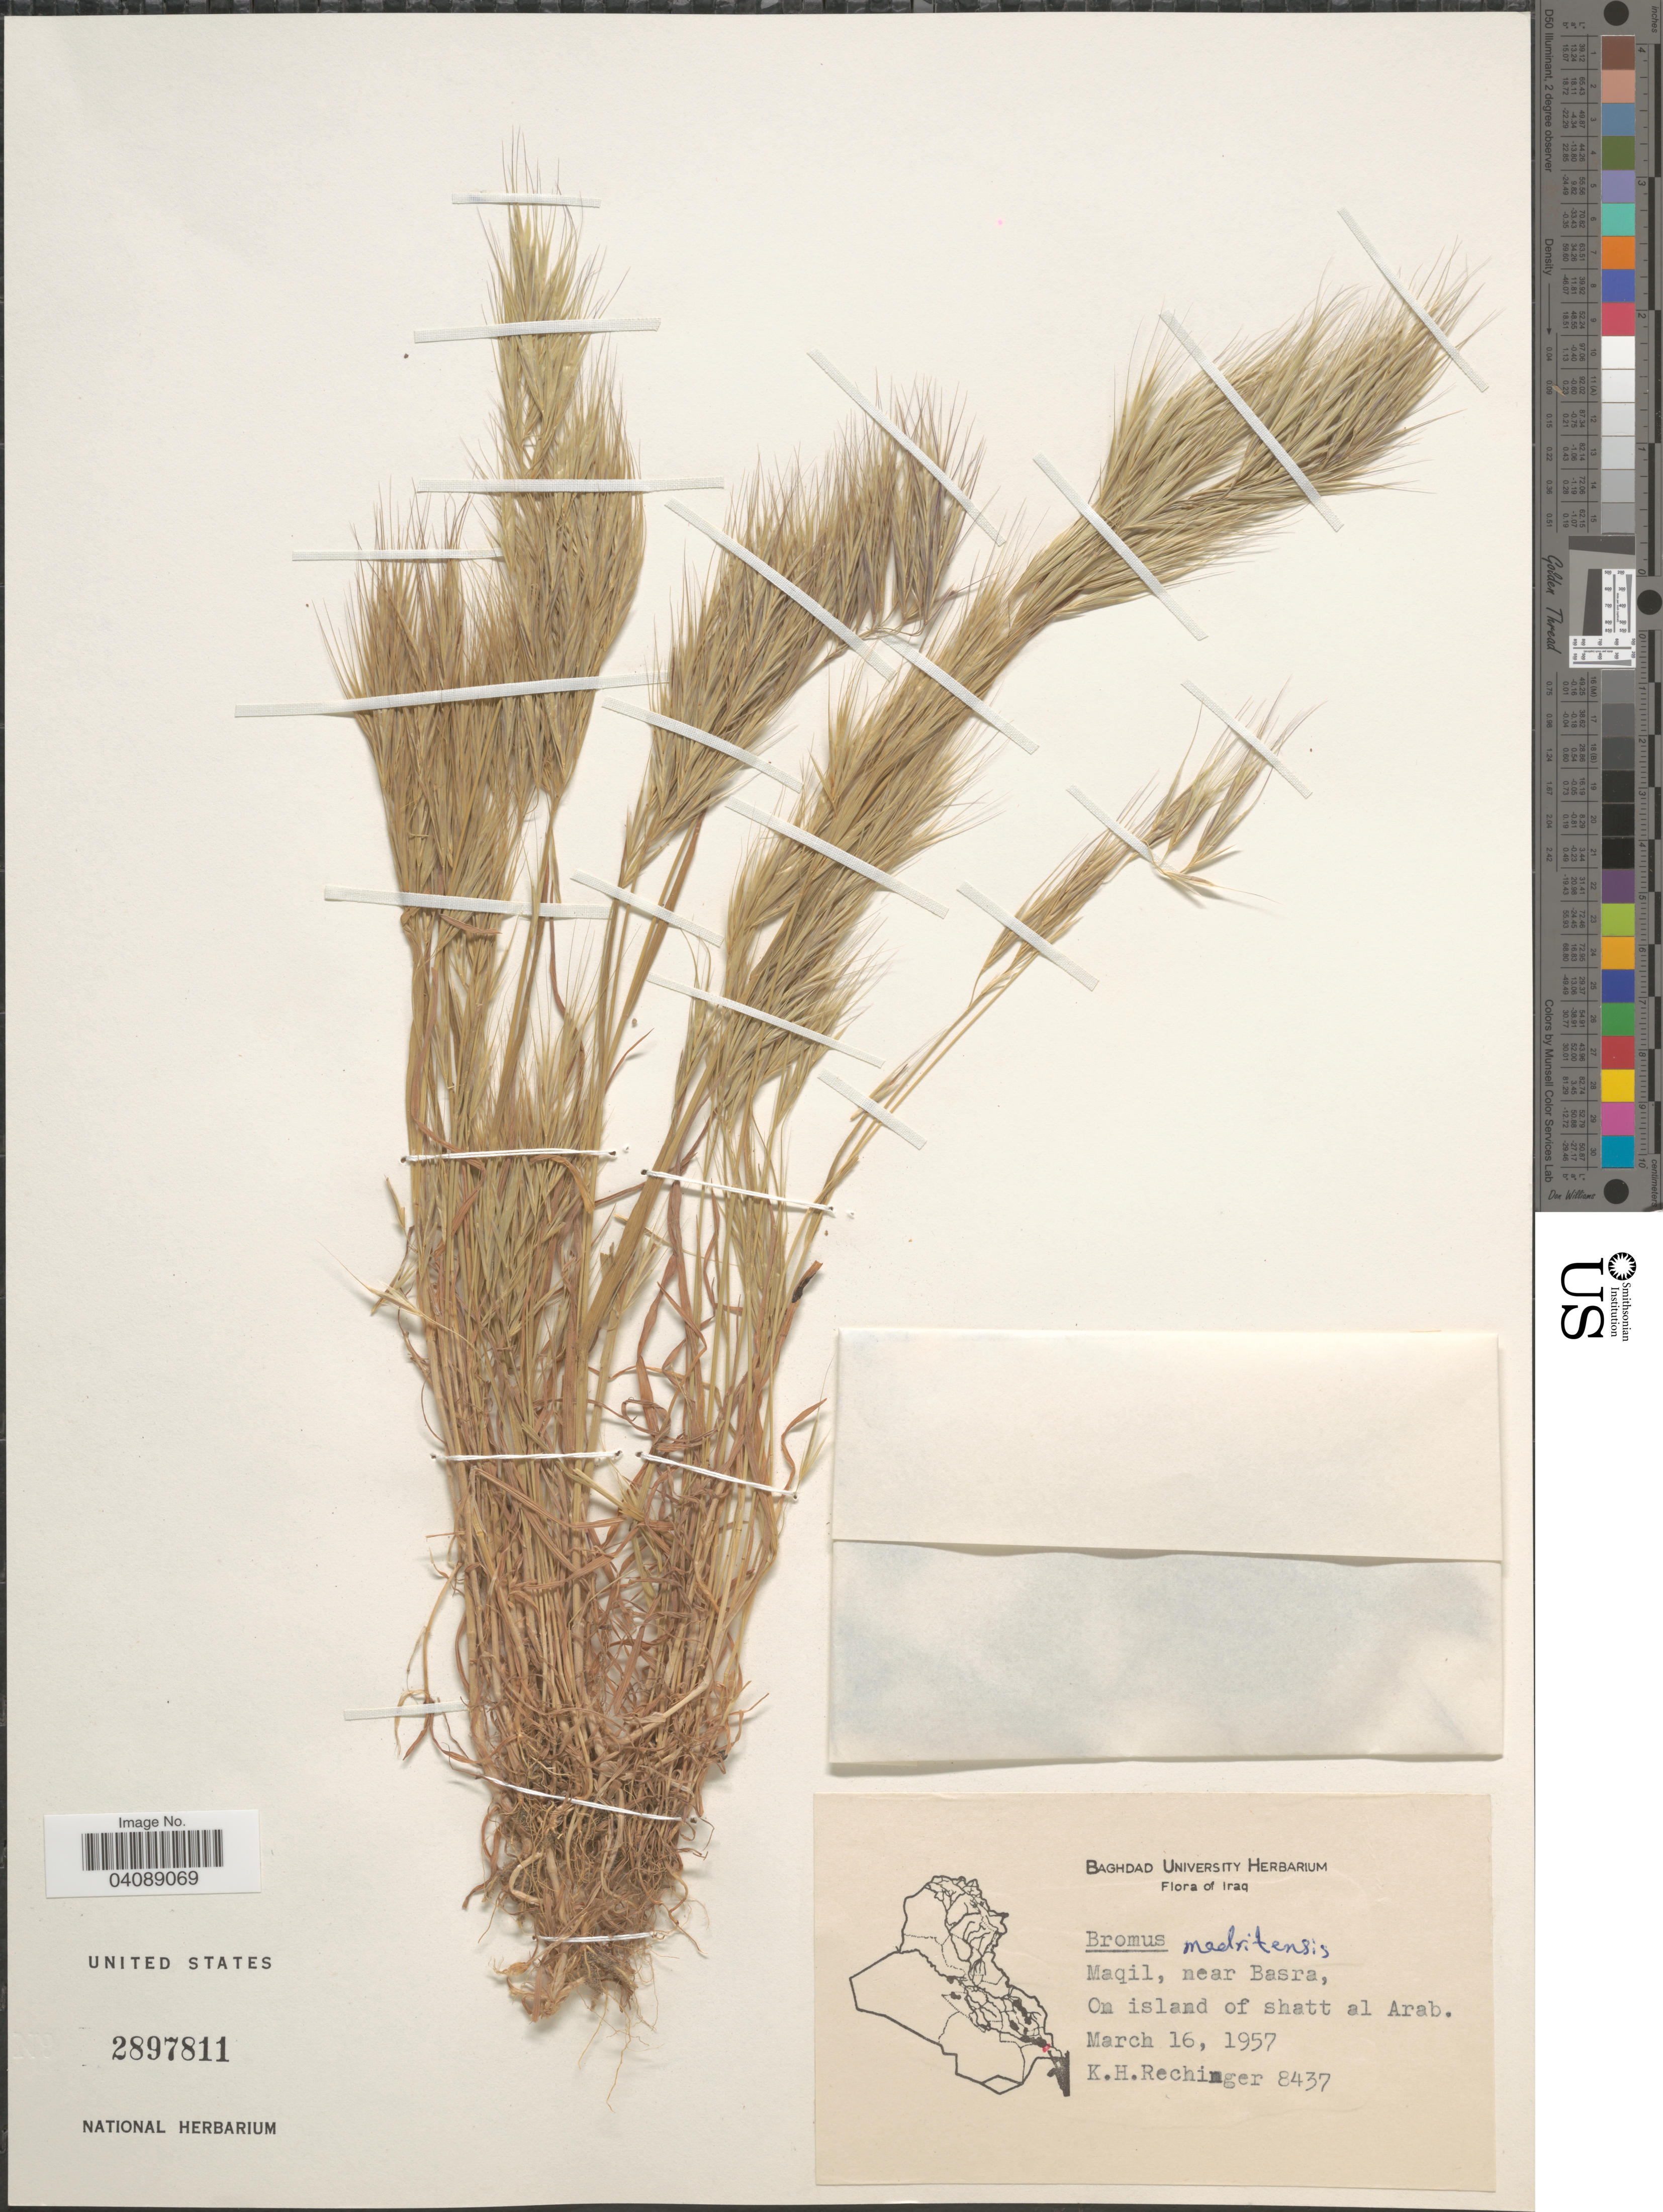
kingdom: Plantae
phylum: Tracheophyta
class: Liliopsida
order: Poales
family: Poaceae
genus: Bromus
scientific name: Bromus madritensis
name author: L.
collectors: K. H. Rechinger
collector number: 8437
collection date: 1957-03-16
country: Iraq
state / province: Al Basrah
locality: Maqil, near Basra, On island of shatt al Arab.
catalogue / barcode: US 2897811